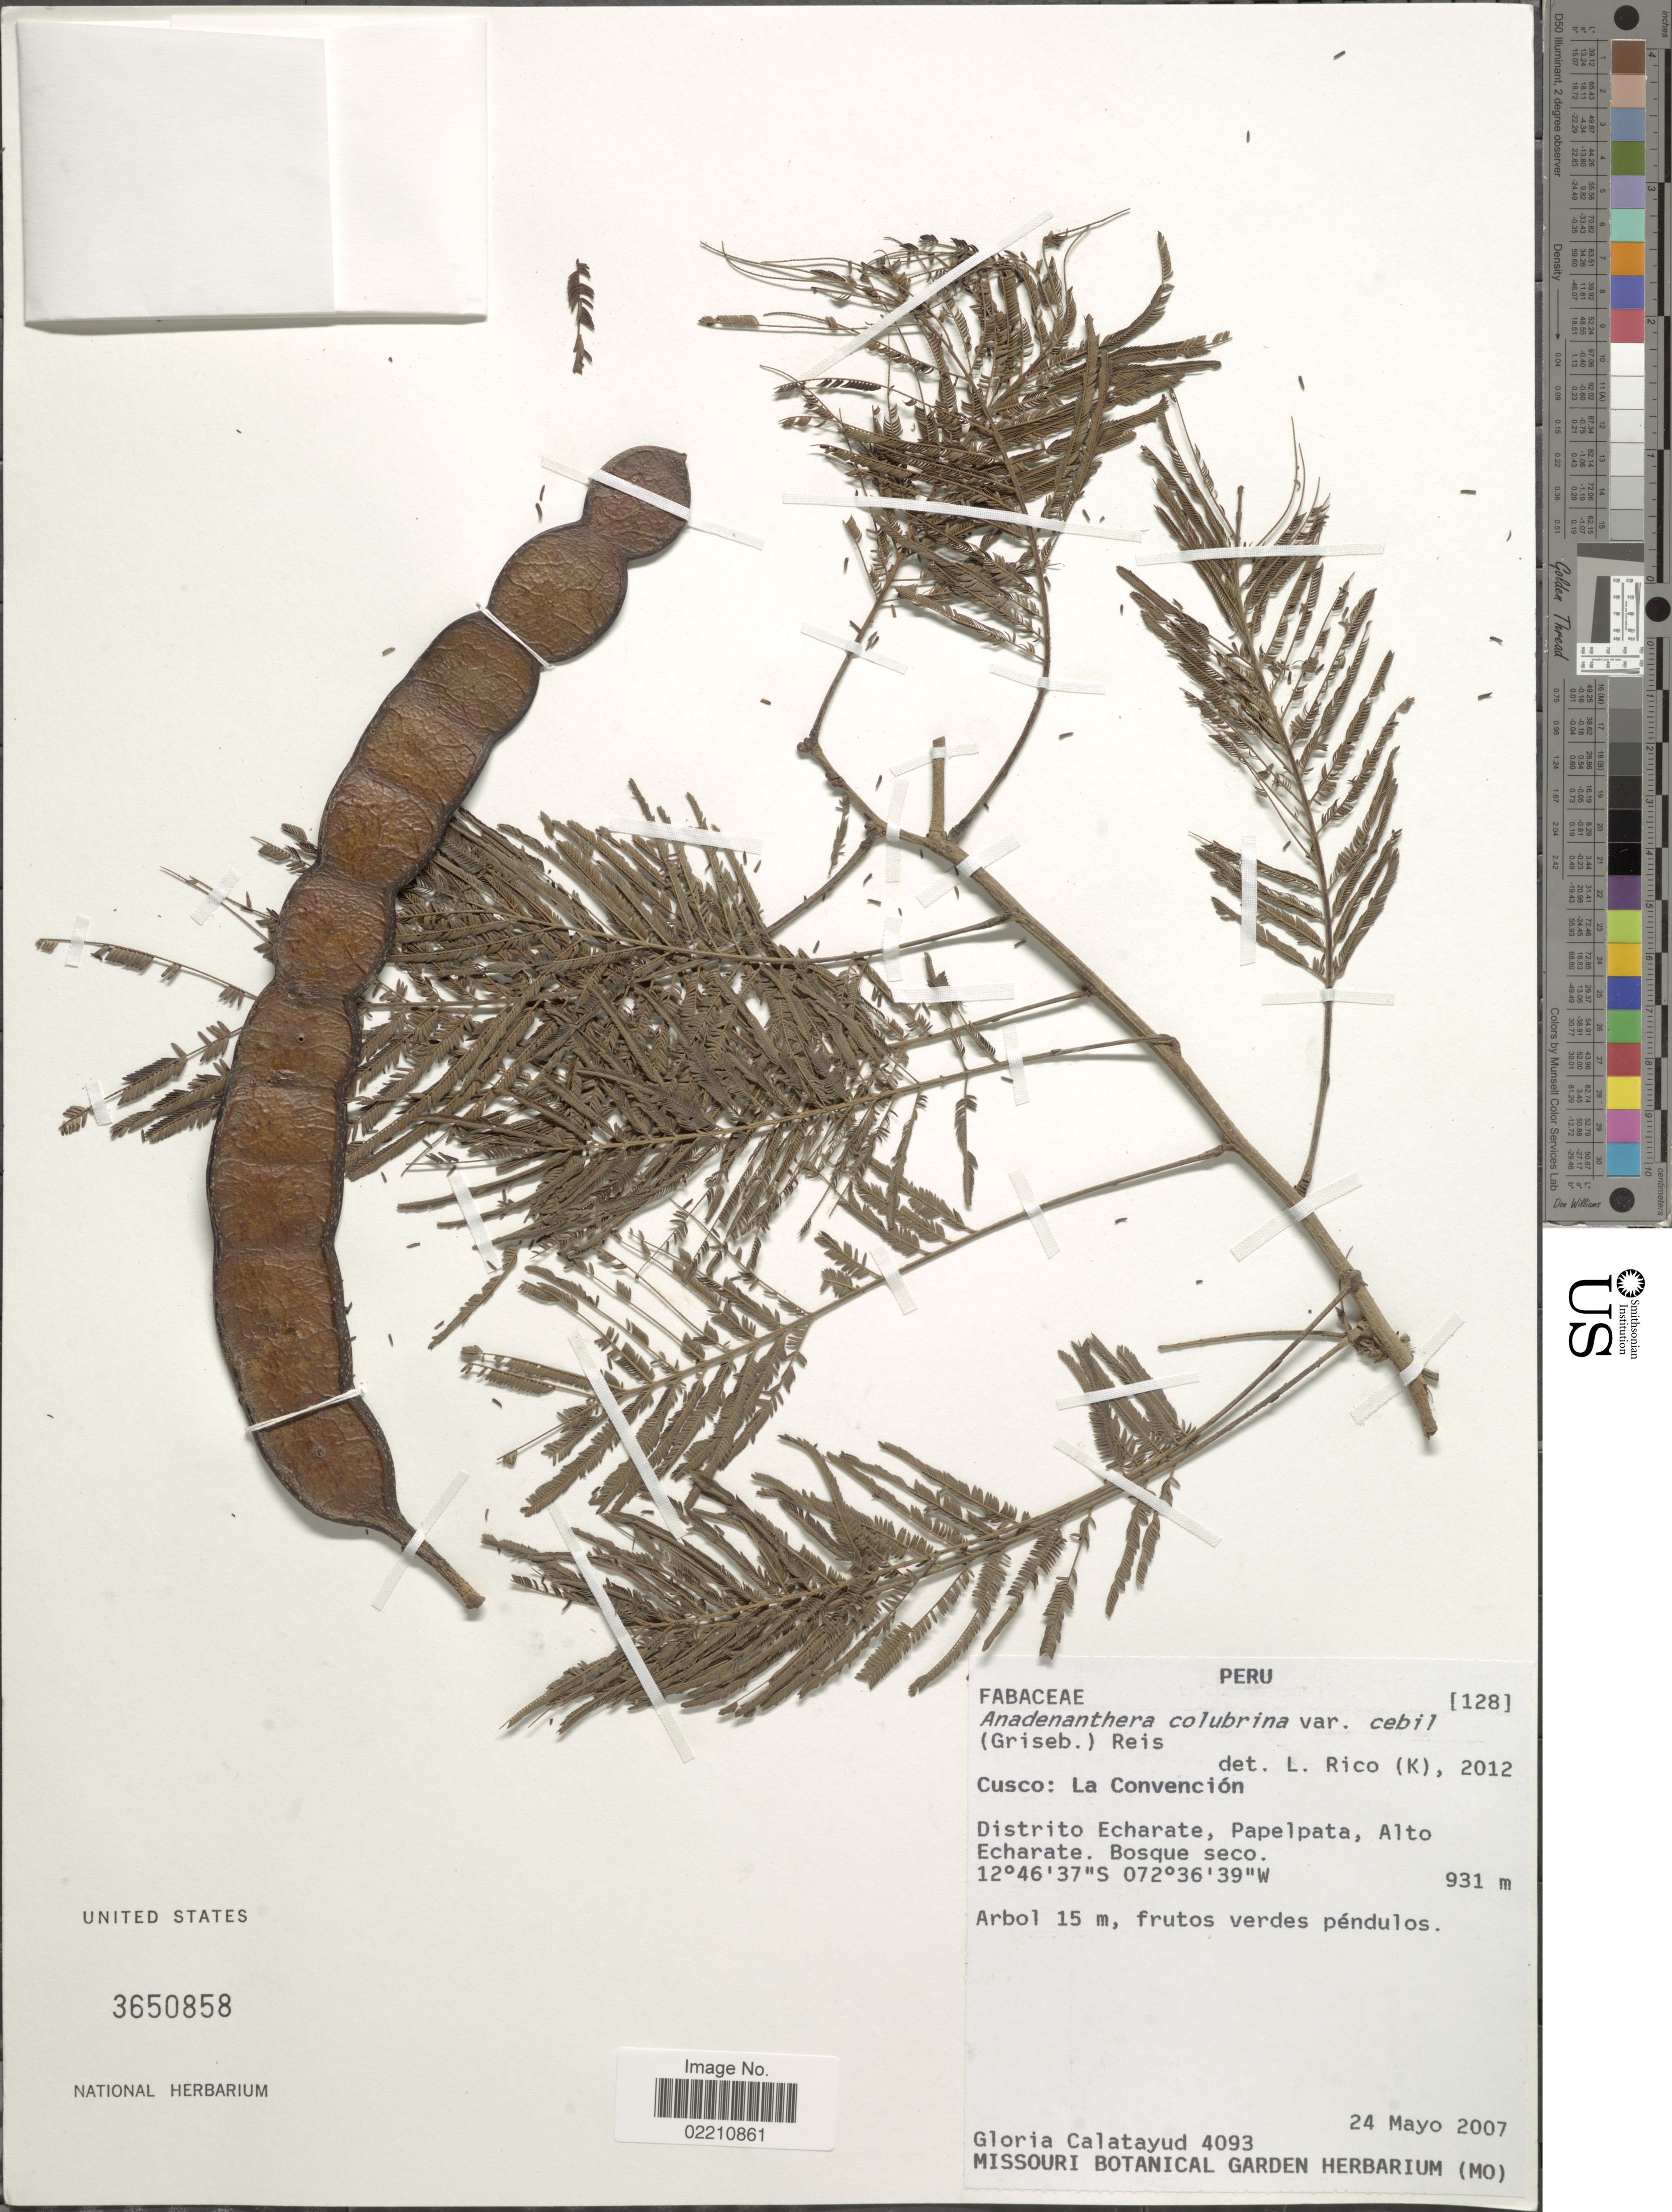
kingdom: Plantae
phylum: Tracheophyta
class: Magnoliopsida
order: Fabales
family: Fabaceae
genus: Anadenanthera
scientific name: Anadenanthera colubrina var. cebil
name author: (Vell.) Brenan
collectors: G. Calatayud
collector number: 4093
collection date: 2007-05-24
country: Peru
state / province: Cusco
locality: La Convención, Distrito Echarate, Papelpata, Alto Echarate, Bosque seco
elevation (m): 931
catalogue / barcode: US 3650858